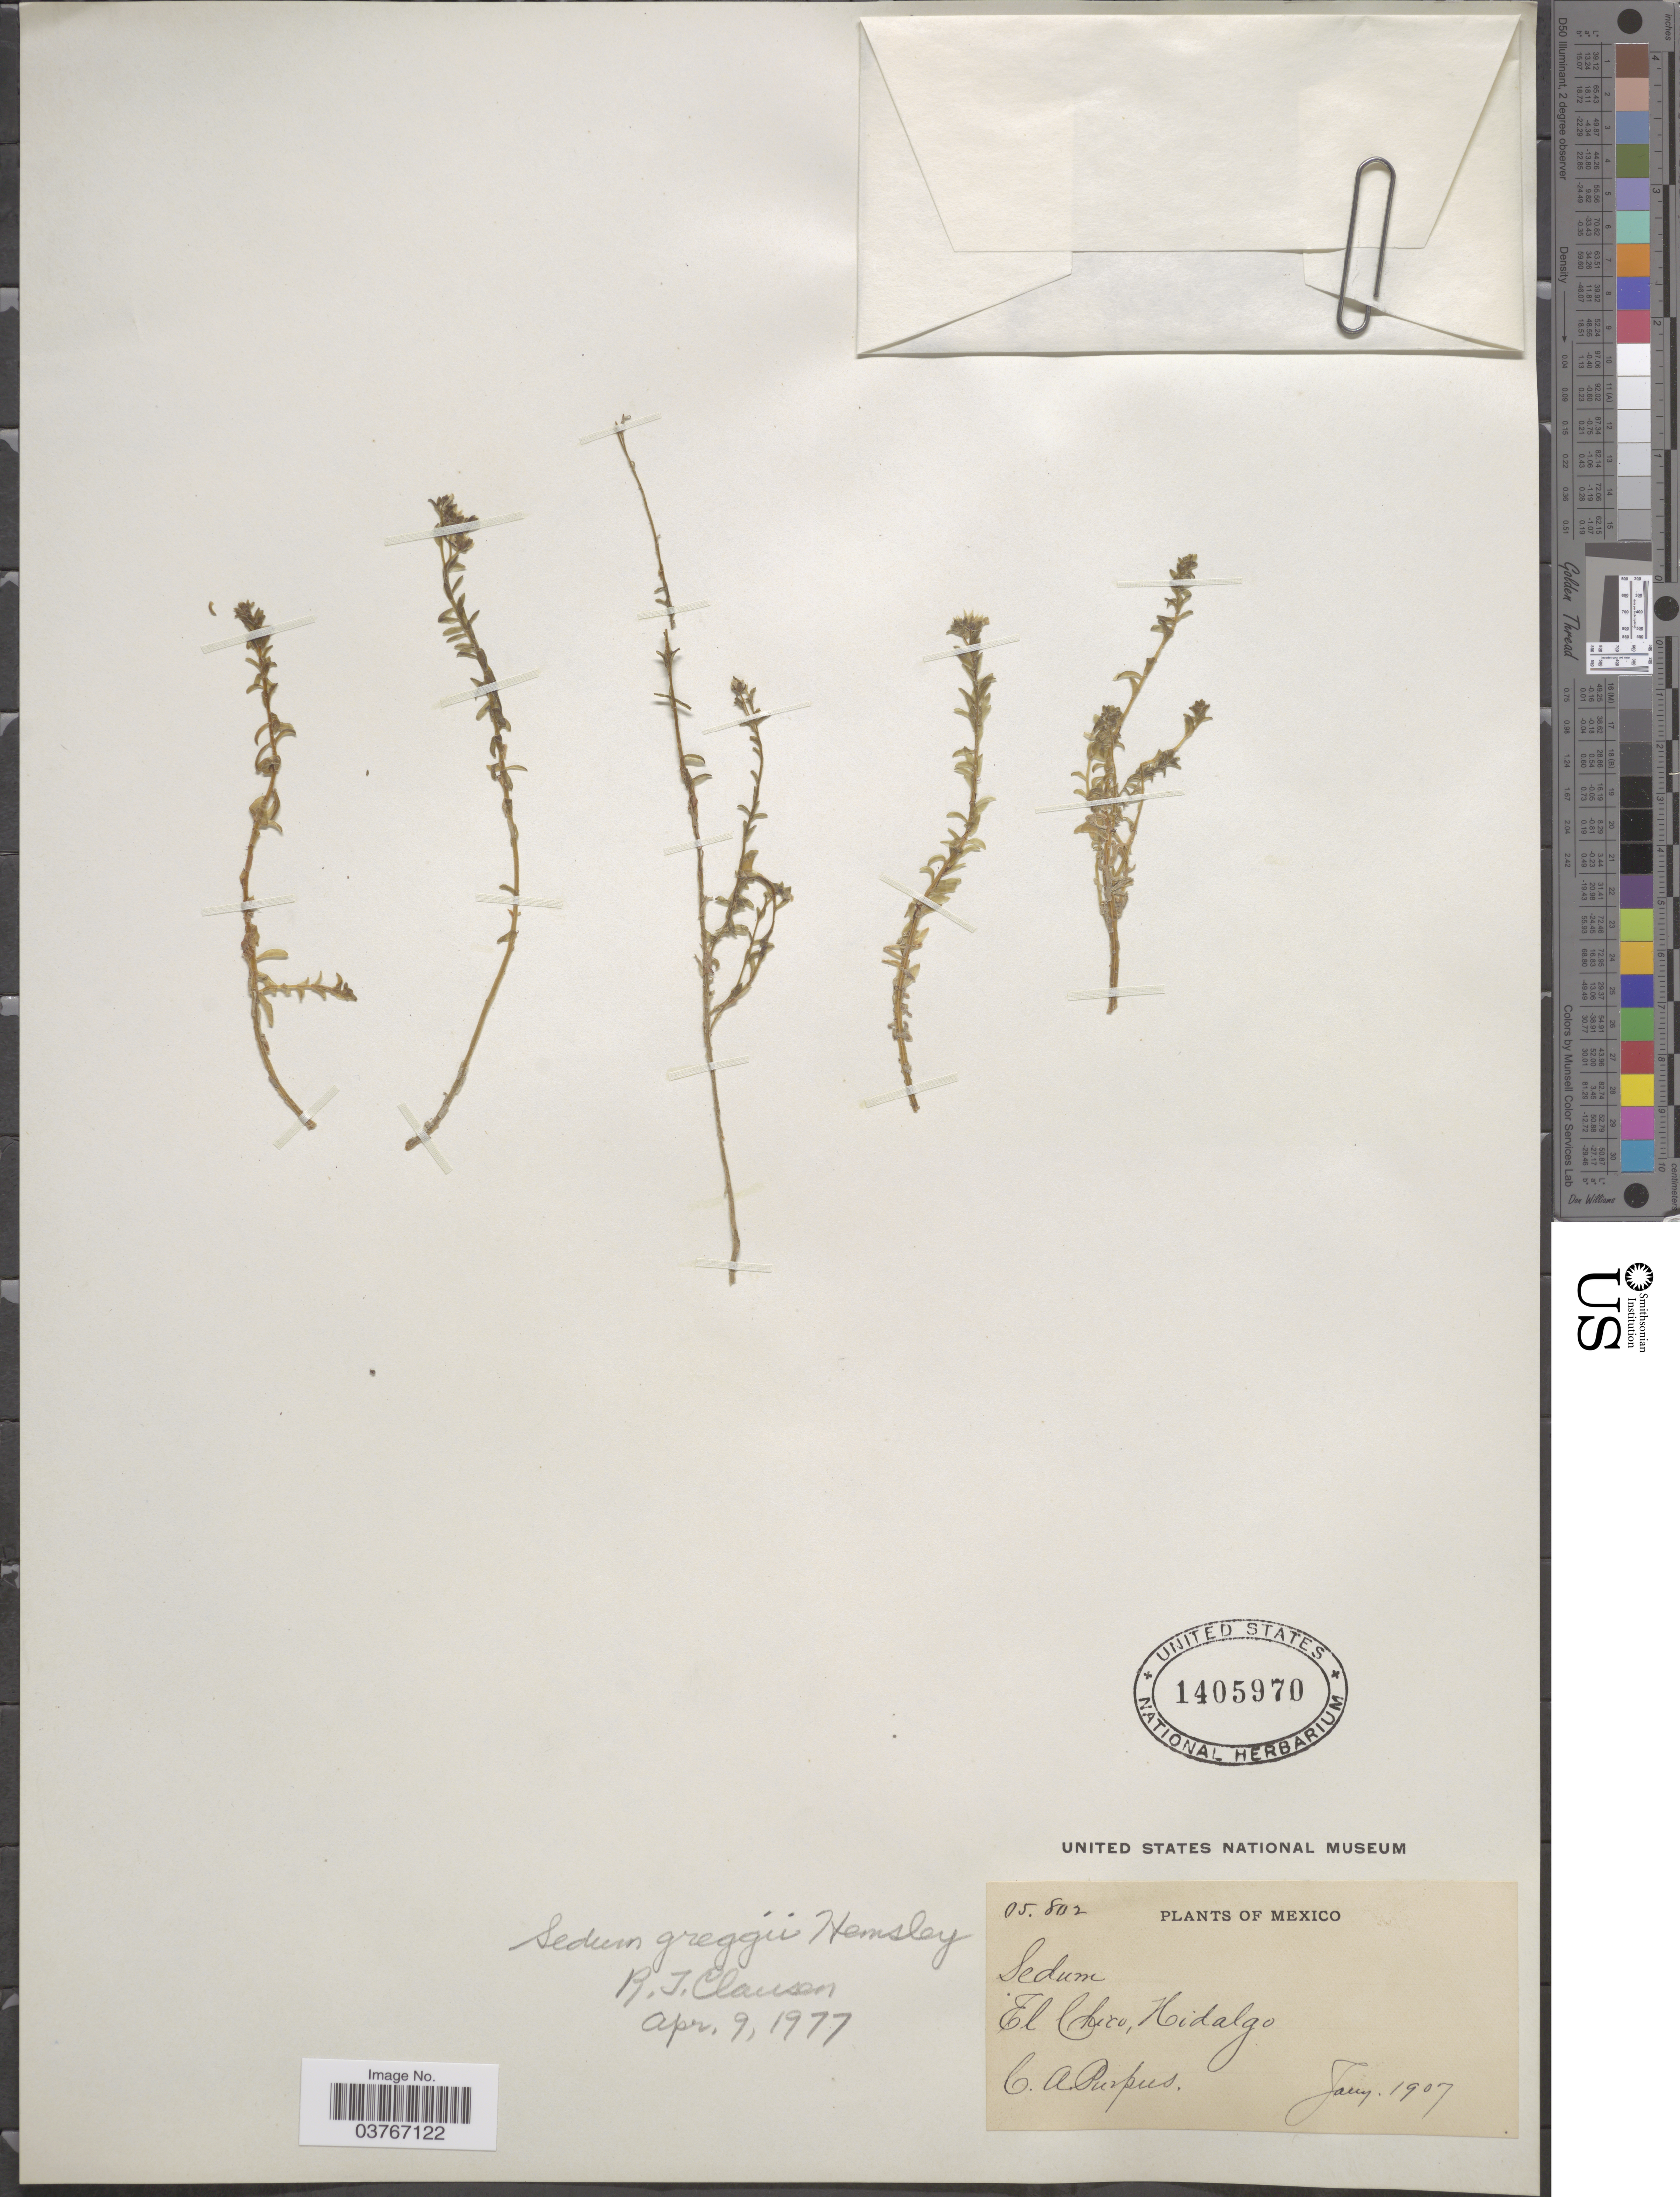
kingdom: Plantae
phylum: Tracheophyta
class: Magnoliopsida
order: Saxifragales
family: Crassulaceae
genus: Sedum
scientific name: Sedum greggii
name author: Hemsl.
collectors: C. A. Purpus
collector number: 05802?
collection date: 1907-01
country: Mexico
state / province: Hidalgo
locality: El Chico.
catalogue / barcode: US 1405970